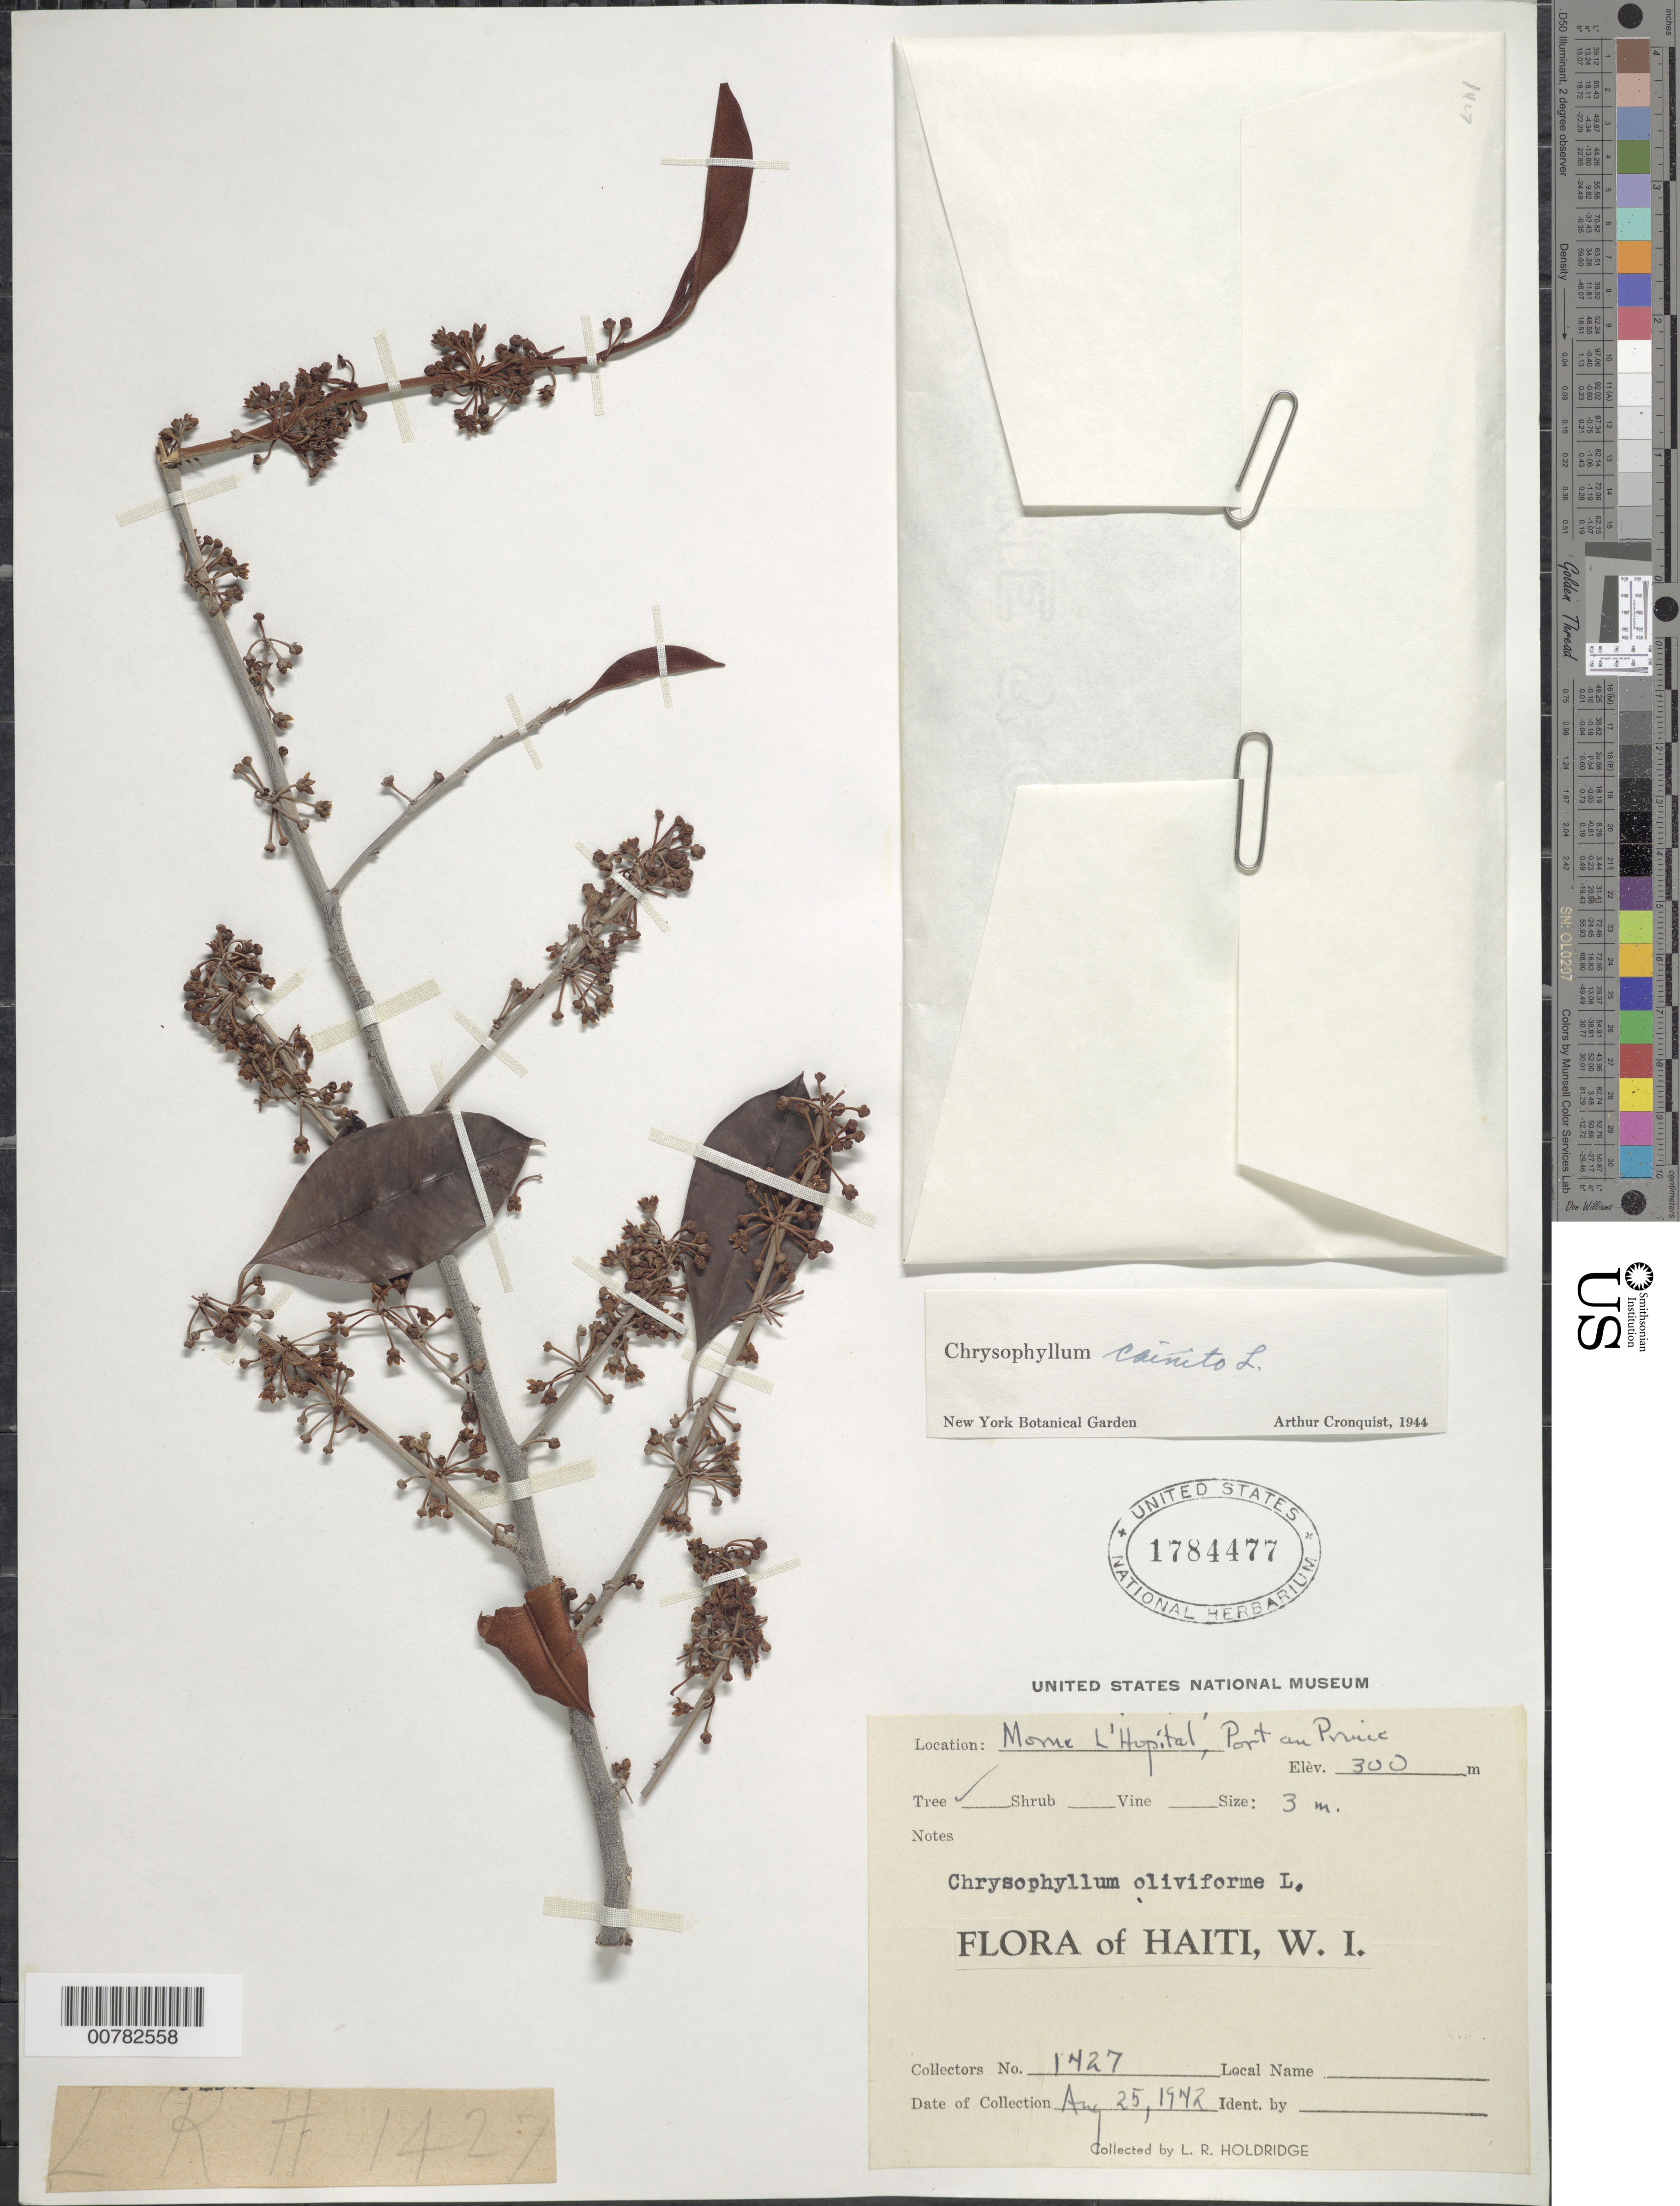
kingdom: Plantae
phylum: Tracheophyta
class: Magnoliopsida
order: Ericales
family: Sapotaceae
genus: Chrysophyllum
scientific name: Chrysophyllum cainito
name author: L.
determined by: Cronquist, A. J.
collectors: L. Holdridge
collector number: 1427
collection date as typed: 25 Aug 1942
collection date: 1942-08-25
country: Haiti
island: Hispaniola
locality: Port au Prince, Morne L'Hôpital.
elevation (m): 300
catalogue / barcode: US 1784477